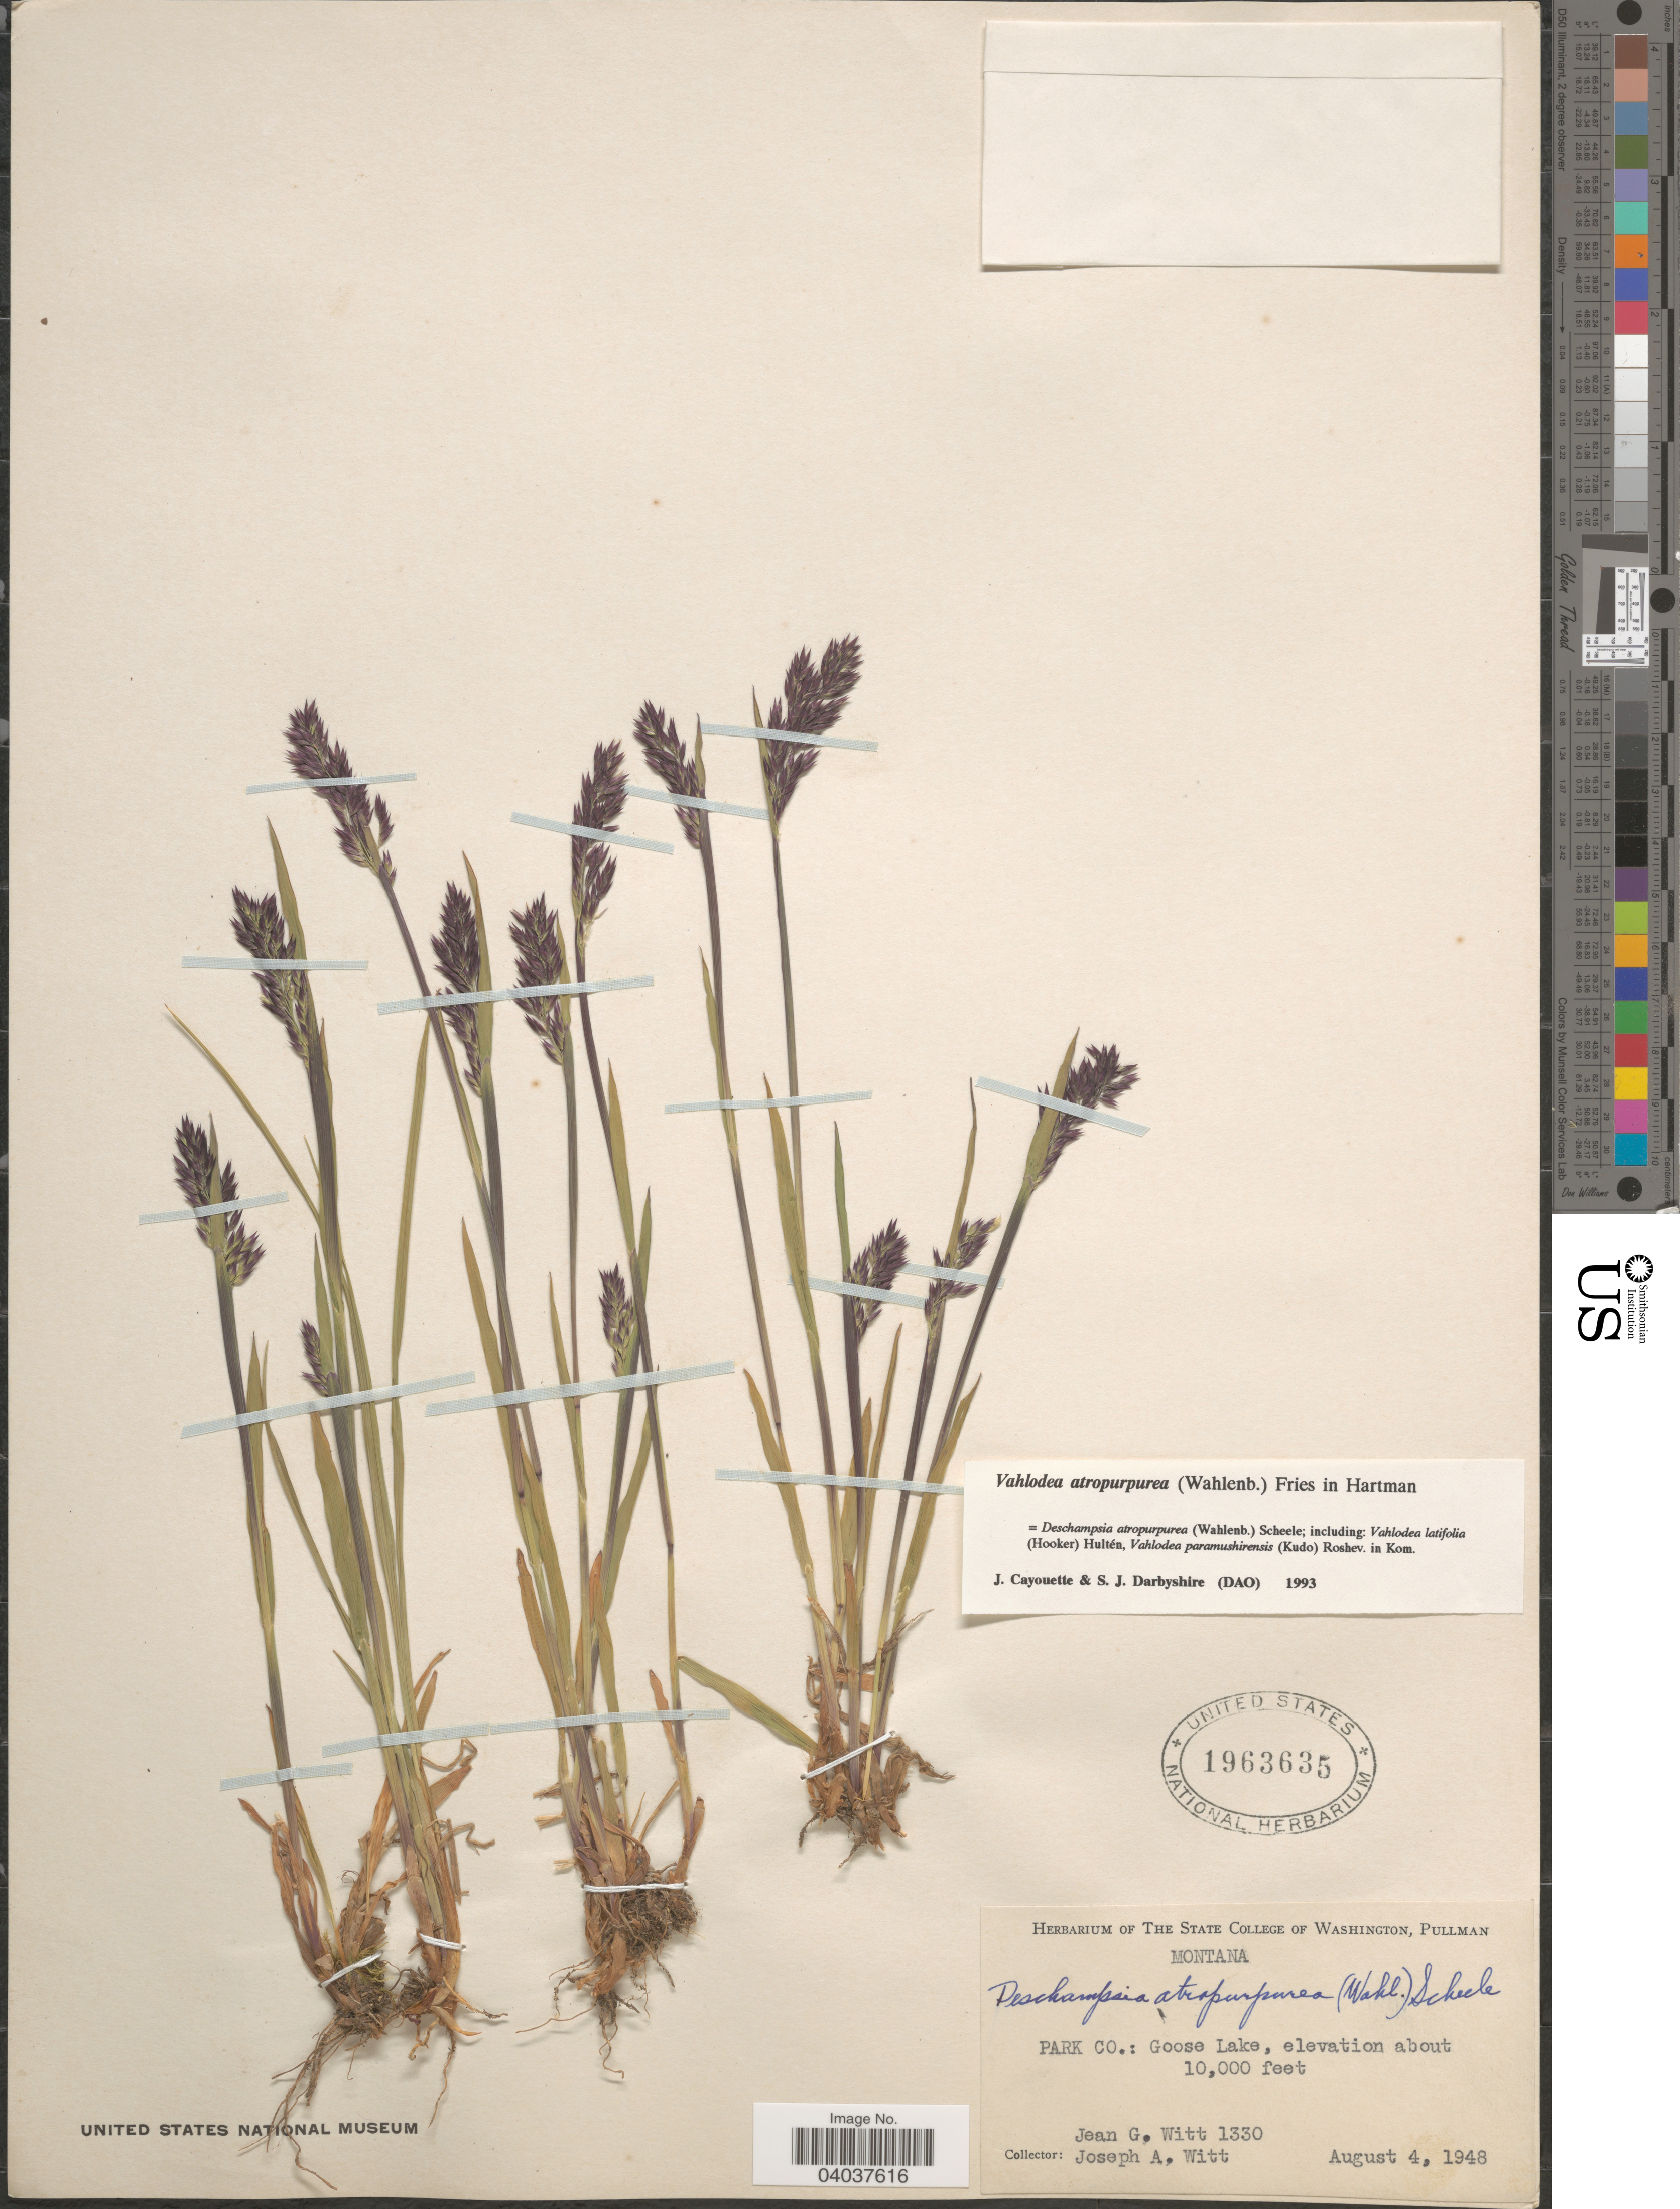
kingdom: Plantae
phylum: Tracheophyta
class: Liliopsida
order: Poales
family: Poaceae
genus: Vahlodea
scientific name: Vahlodea atropurpurea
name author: (Wahlenb.) Fr. ex Hartm.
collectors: J. Witt & J. Witt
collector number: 1330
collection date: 1948-08-04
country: United States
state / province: Montana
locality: Park Co.: Goose Lake.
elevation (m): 3048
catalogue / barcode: US 1963635